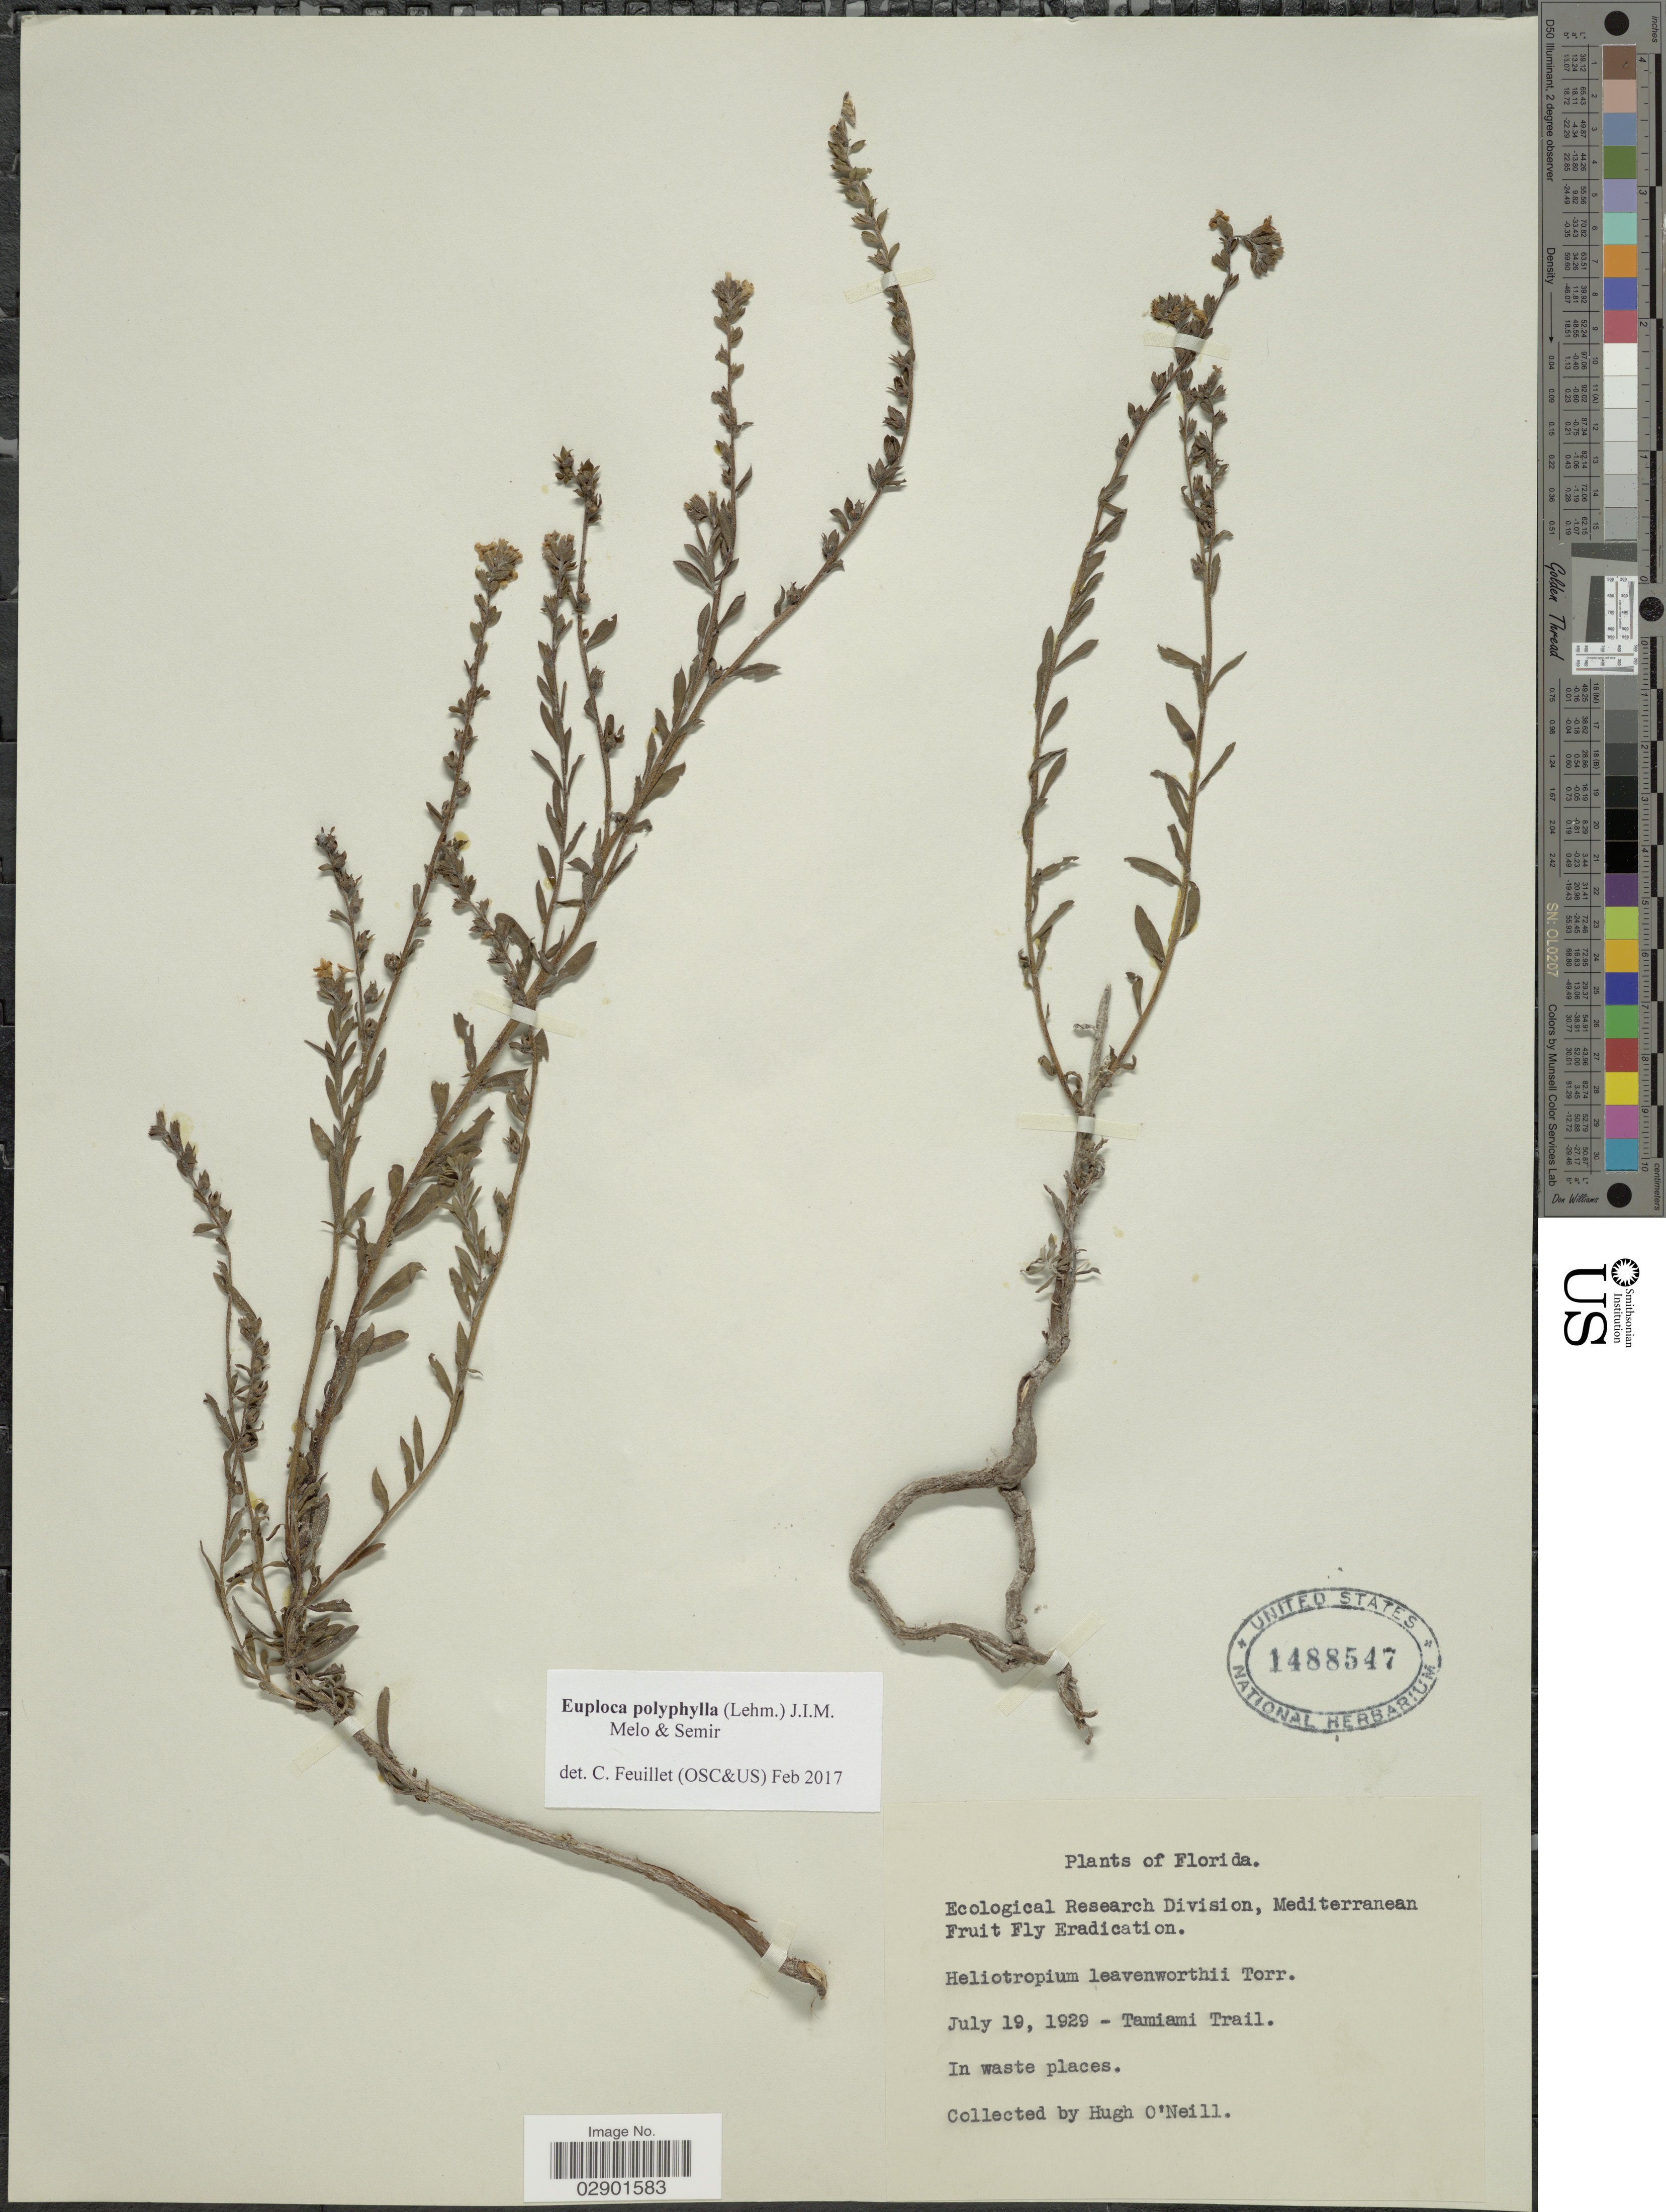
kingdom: Plantae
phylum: Tracheophyta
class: Magnoliopsida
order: Boraginales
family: Heliotropiaceae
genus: Euploca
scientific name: Euploca polyphylla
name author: (Lehm.) J.I.M. Melo & Semir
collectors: H. O'Neill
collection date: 1929-07-19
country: United States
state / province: Florida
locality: Tamiami Trail. In waste places.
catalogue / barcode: US 1488547